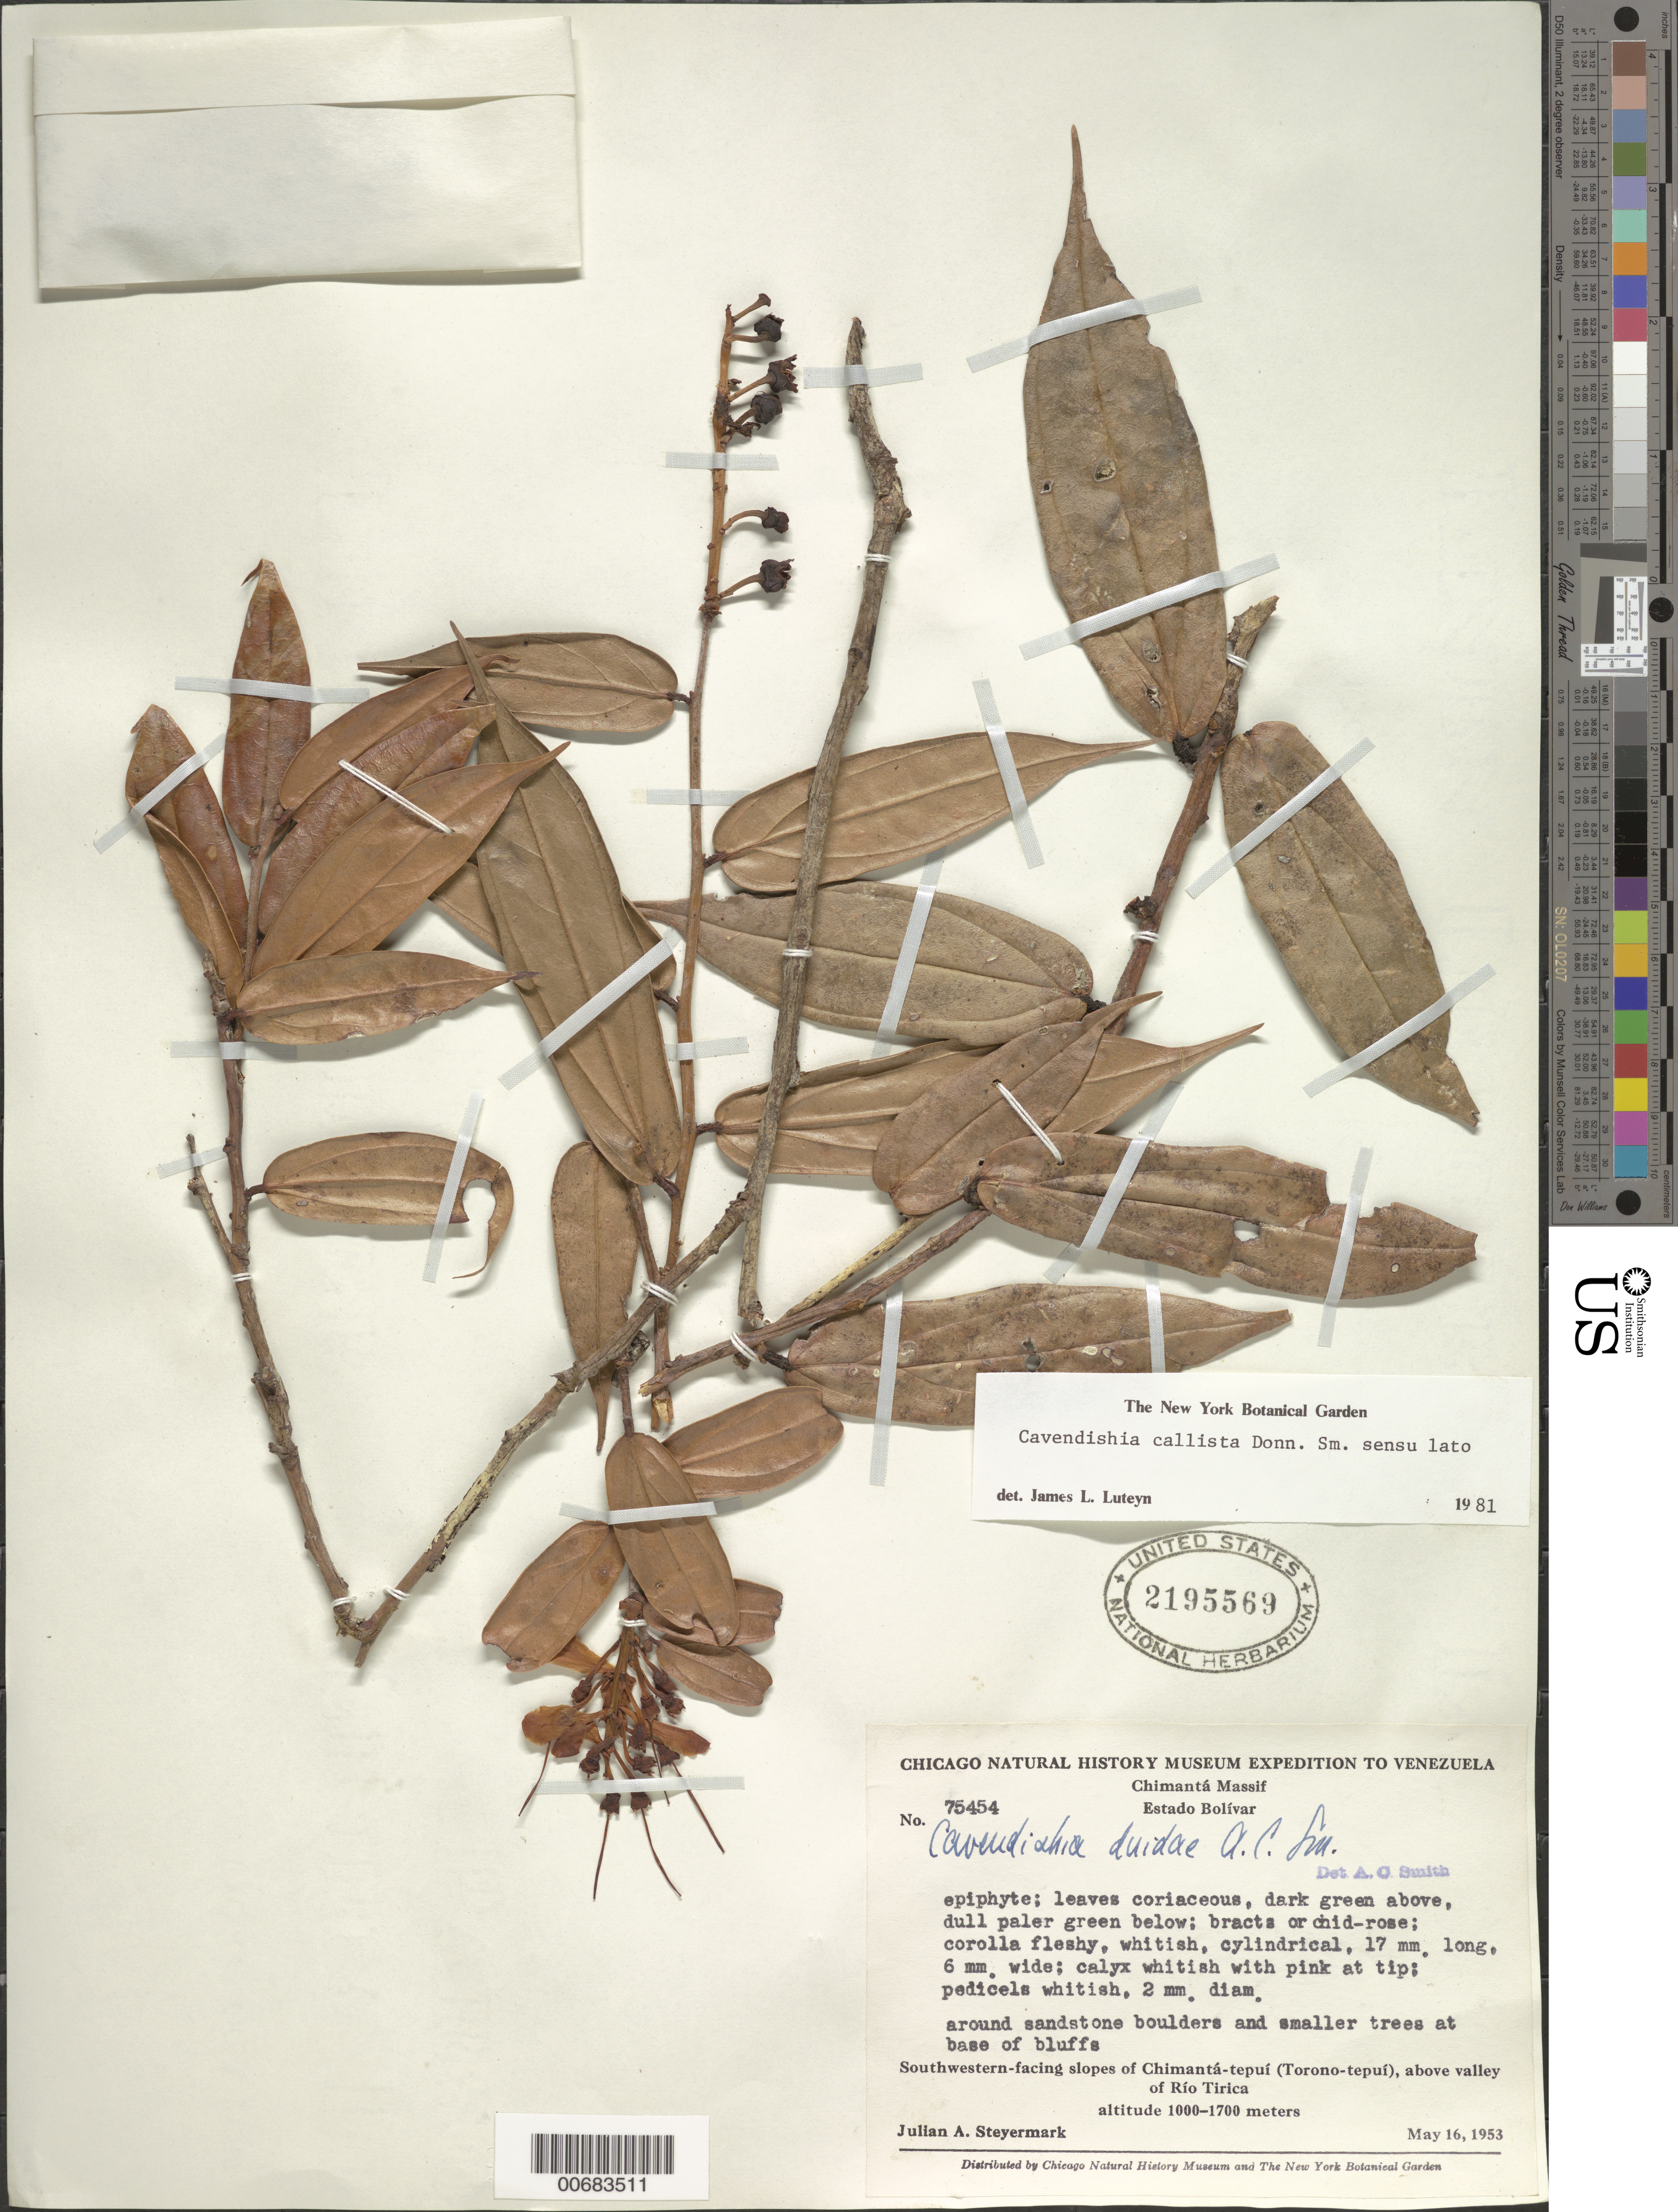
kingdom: Plantae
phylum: Tracheophyta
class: Magnoliopsida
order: Ericales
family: Ericaceae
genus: Cavendishia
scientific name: Cavendishia callista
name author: Donn. Sm.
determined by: Luteyn, J. L.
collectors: J. Steyermark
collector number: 75454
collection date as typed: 16-May-53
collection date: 1953-05-16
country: Venezuela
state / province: Bolívar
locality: Chimantá-tepuí (Torono-tepuí), above valley of Río Tirica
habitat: Sandstone boulders & small trees at base of bluffs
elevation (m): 1000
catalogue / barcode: US 2195569